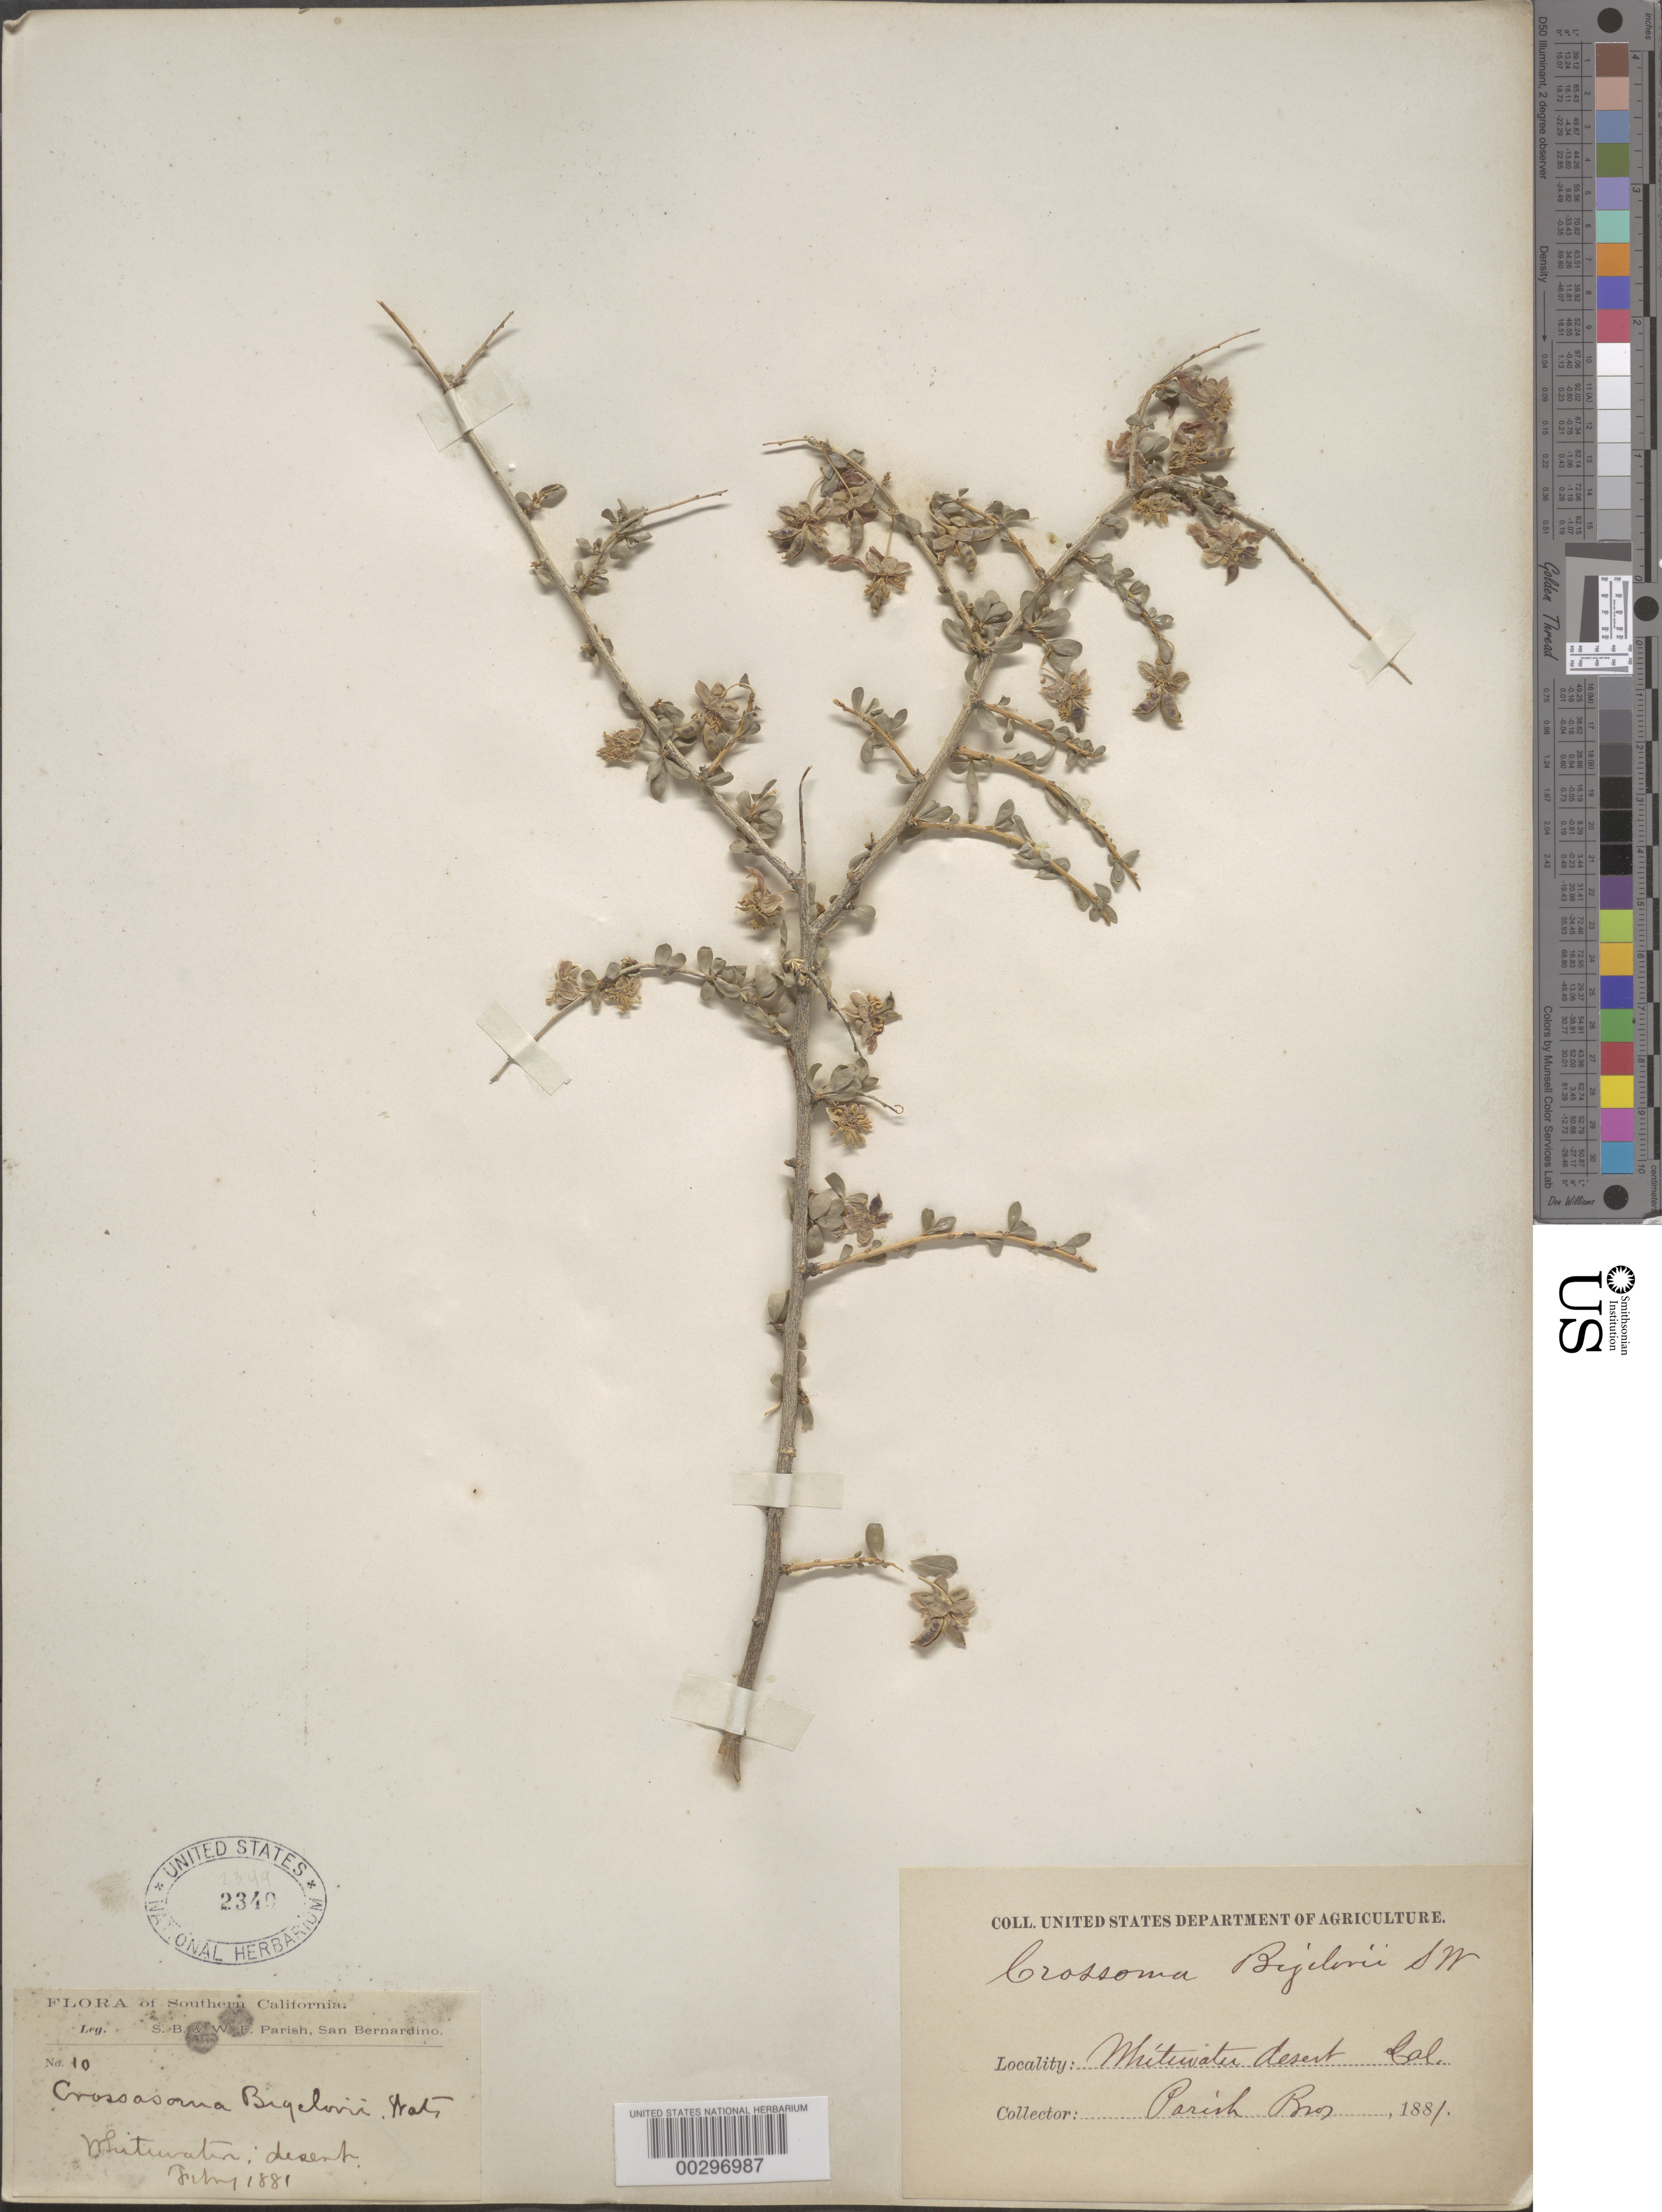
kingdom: Plantae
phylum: Tracheophyta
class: Magnoliopsida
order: Crossosomatales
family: Crossosomataceae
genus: Crossosoma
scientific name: Crossosoma bigelovii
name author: S. Watson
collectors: S. B. Parish & W. F. Parish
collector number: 10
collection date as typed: Feb 1881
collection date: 1881-02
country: United States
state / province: California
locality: Whitewater desert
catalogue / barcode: US 2349